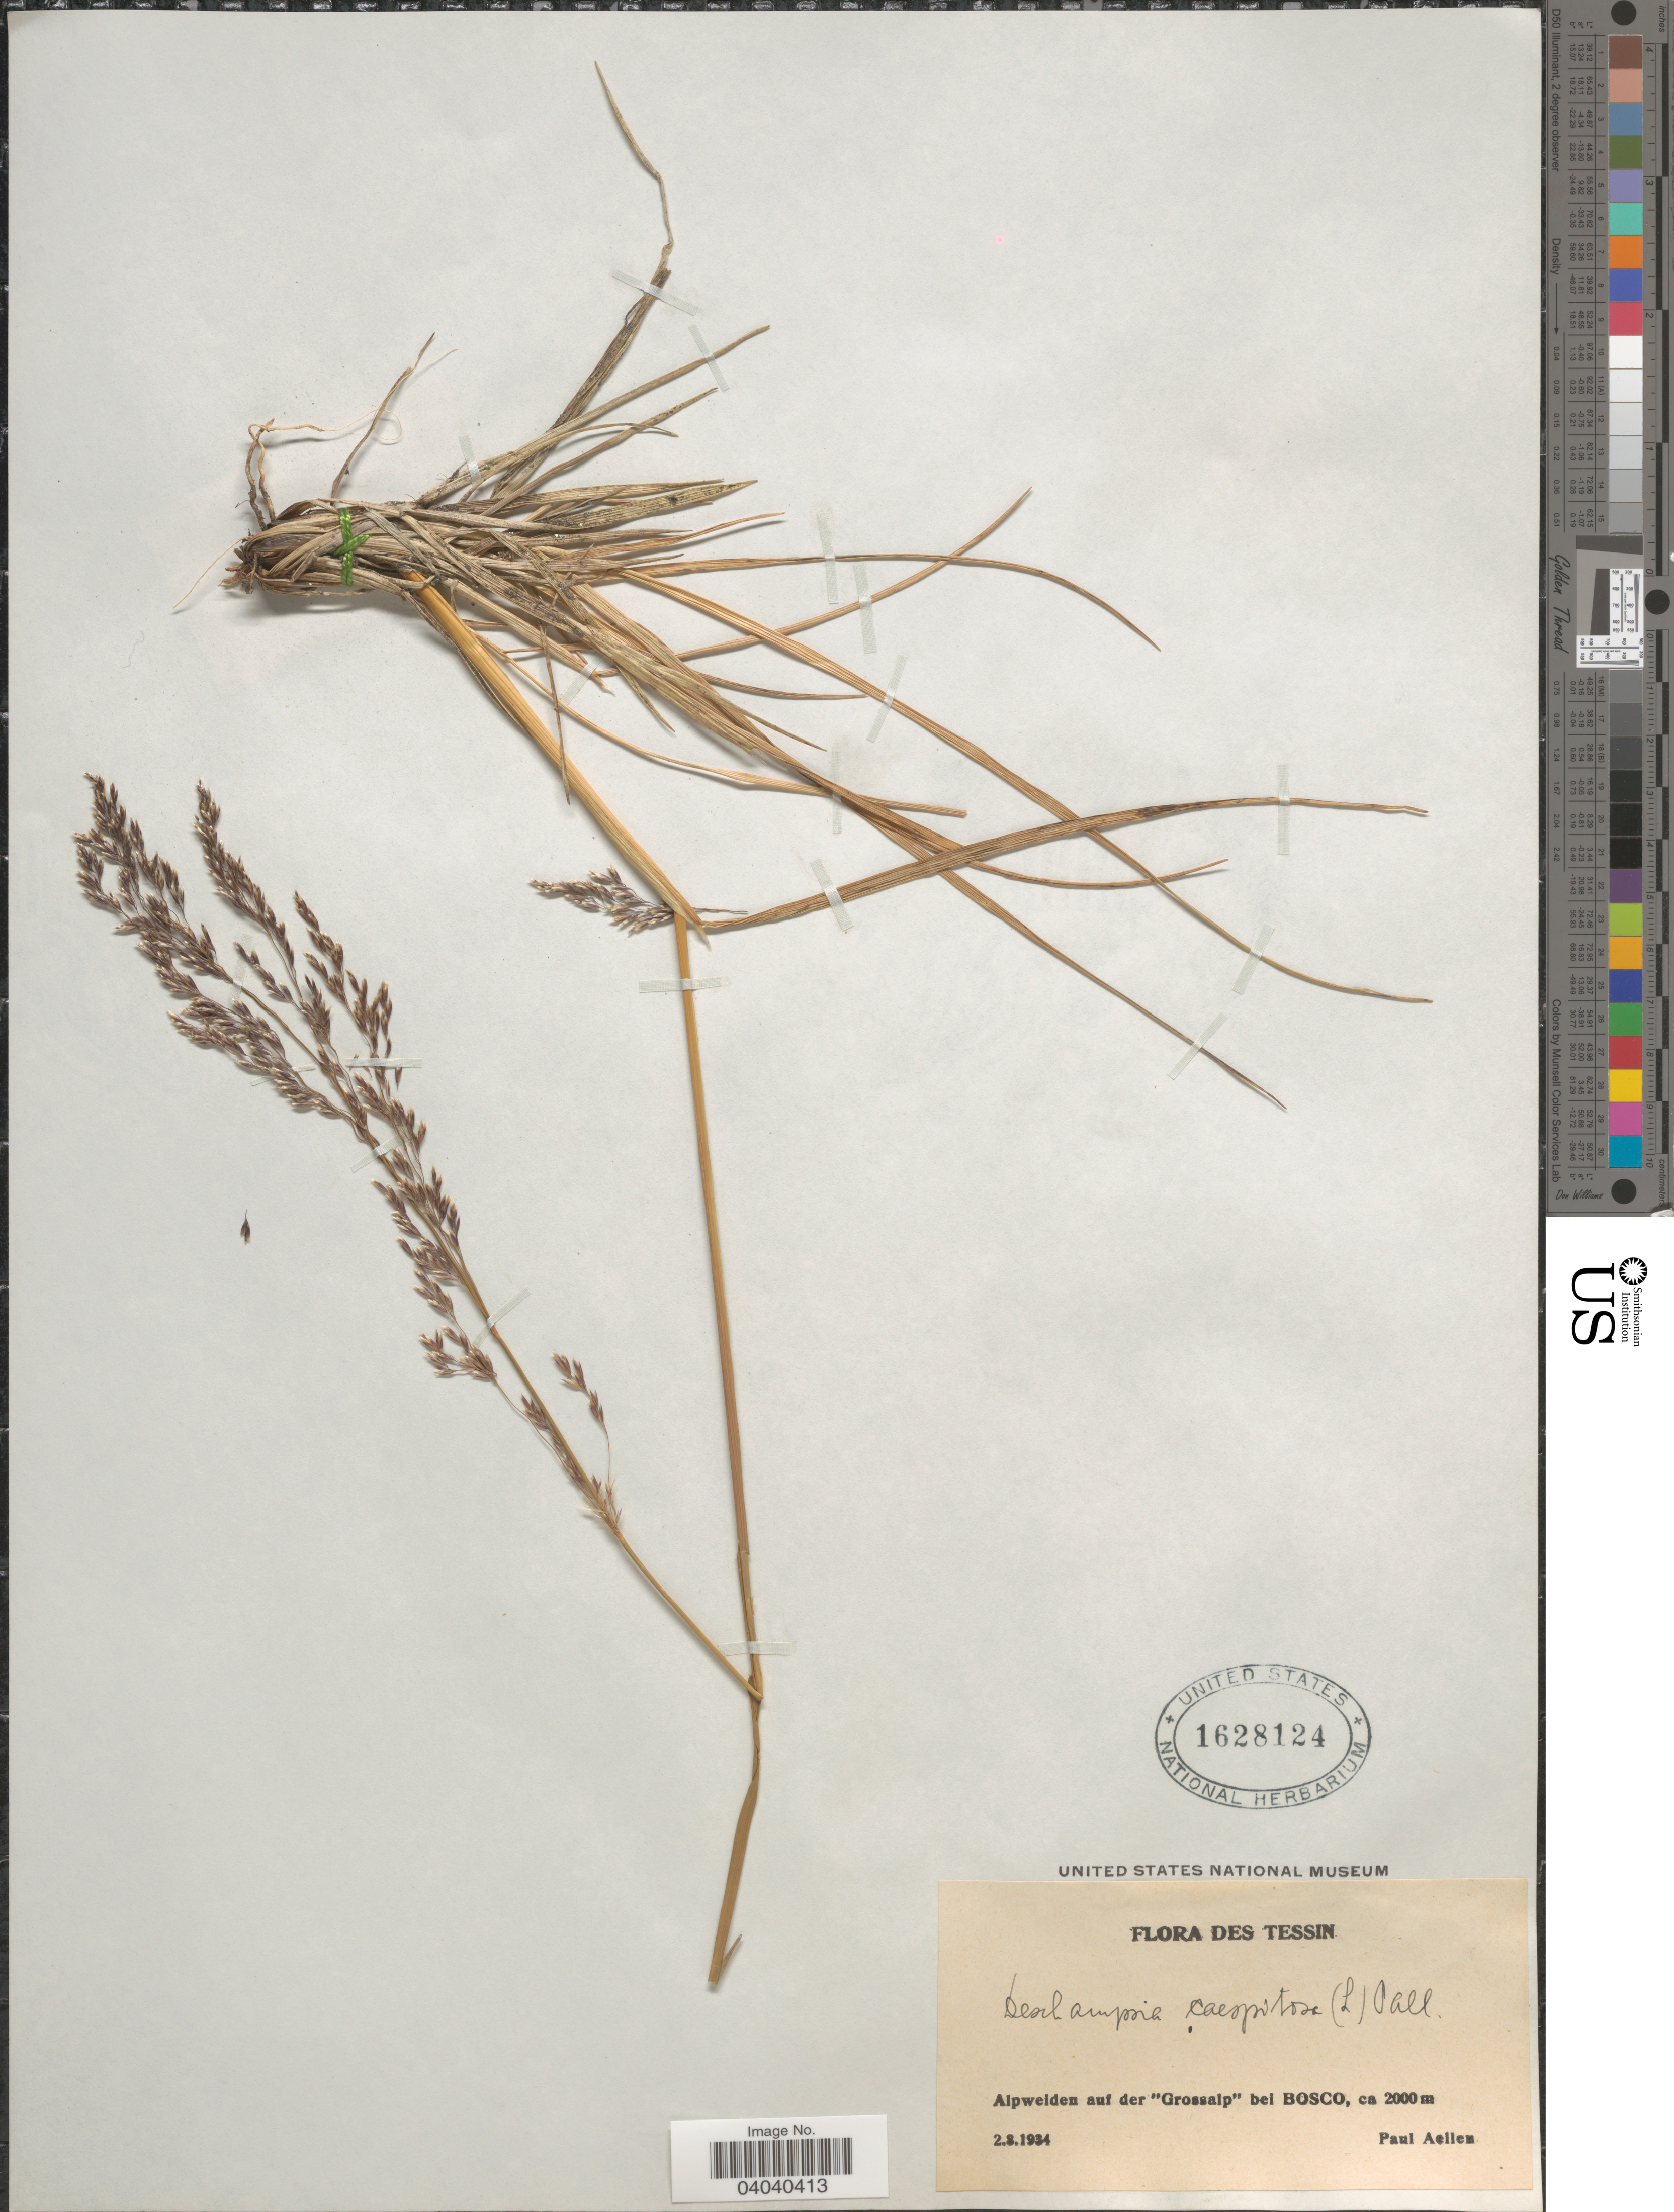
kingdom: Plantae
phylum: Tracheophyta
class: Liliopsida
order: Poales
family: Poaceae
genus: Deschampsia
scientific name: Deschampsia cespitosa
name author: (L.) P. Beauv.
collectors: P. Aellen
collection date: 1934-08-02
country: Switzerland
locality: Tessin. Alpweiden auf der "Grossalp" bei Bosco.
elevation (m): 2000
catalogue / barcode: US 1628124